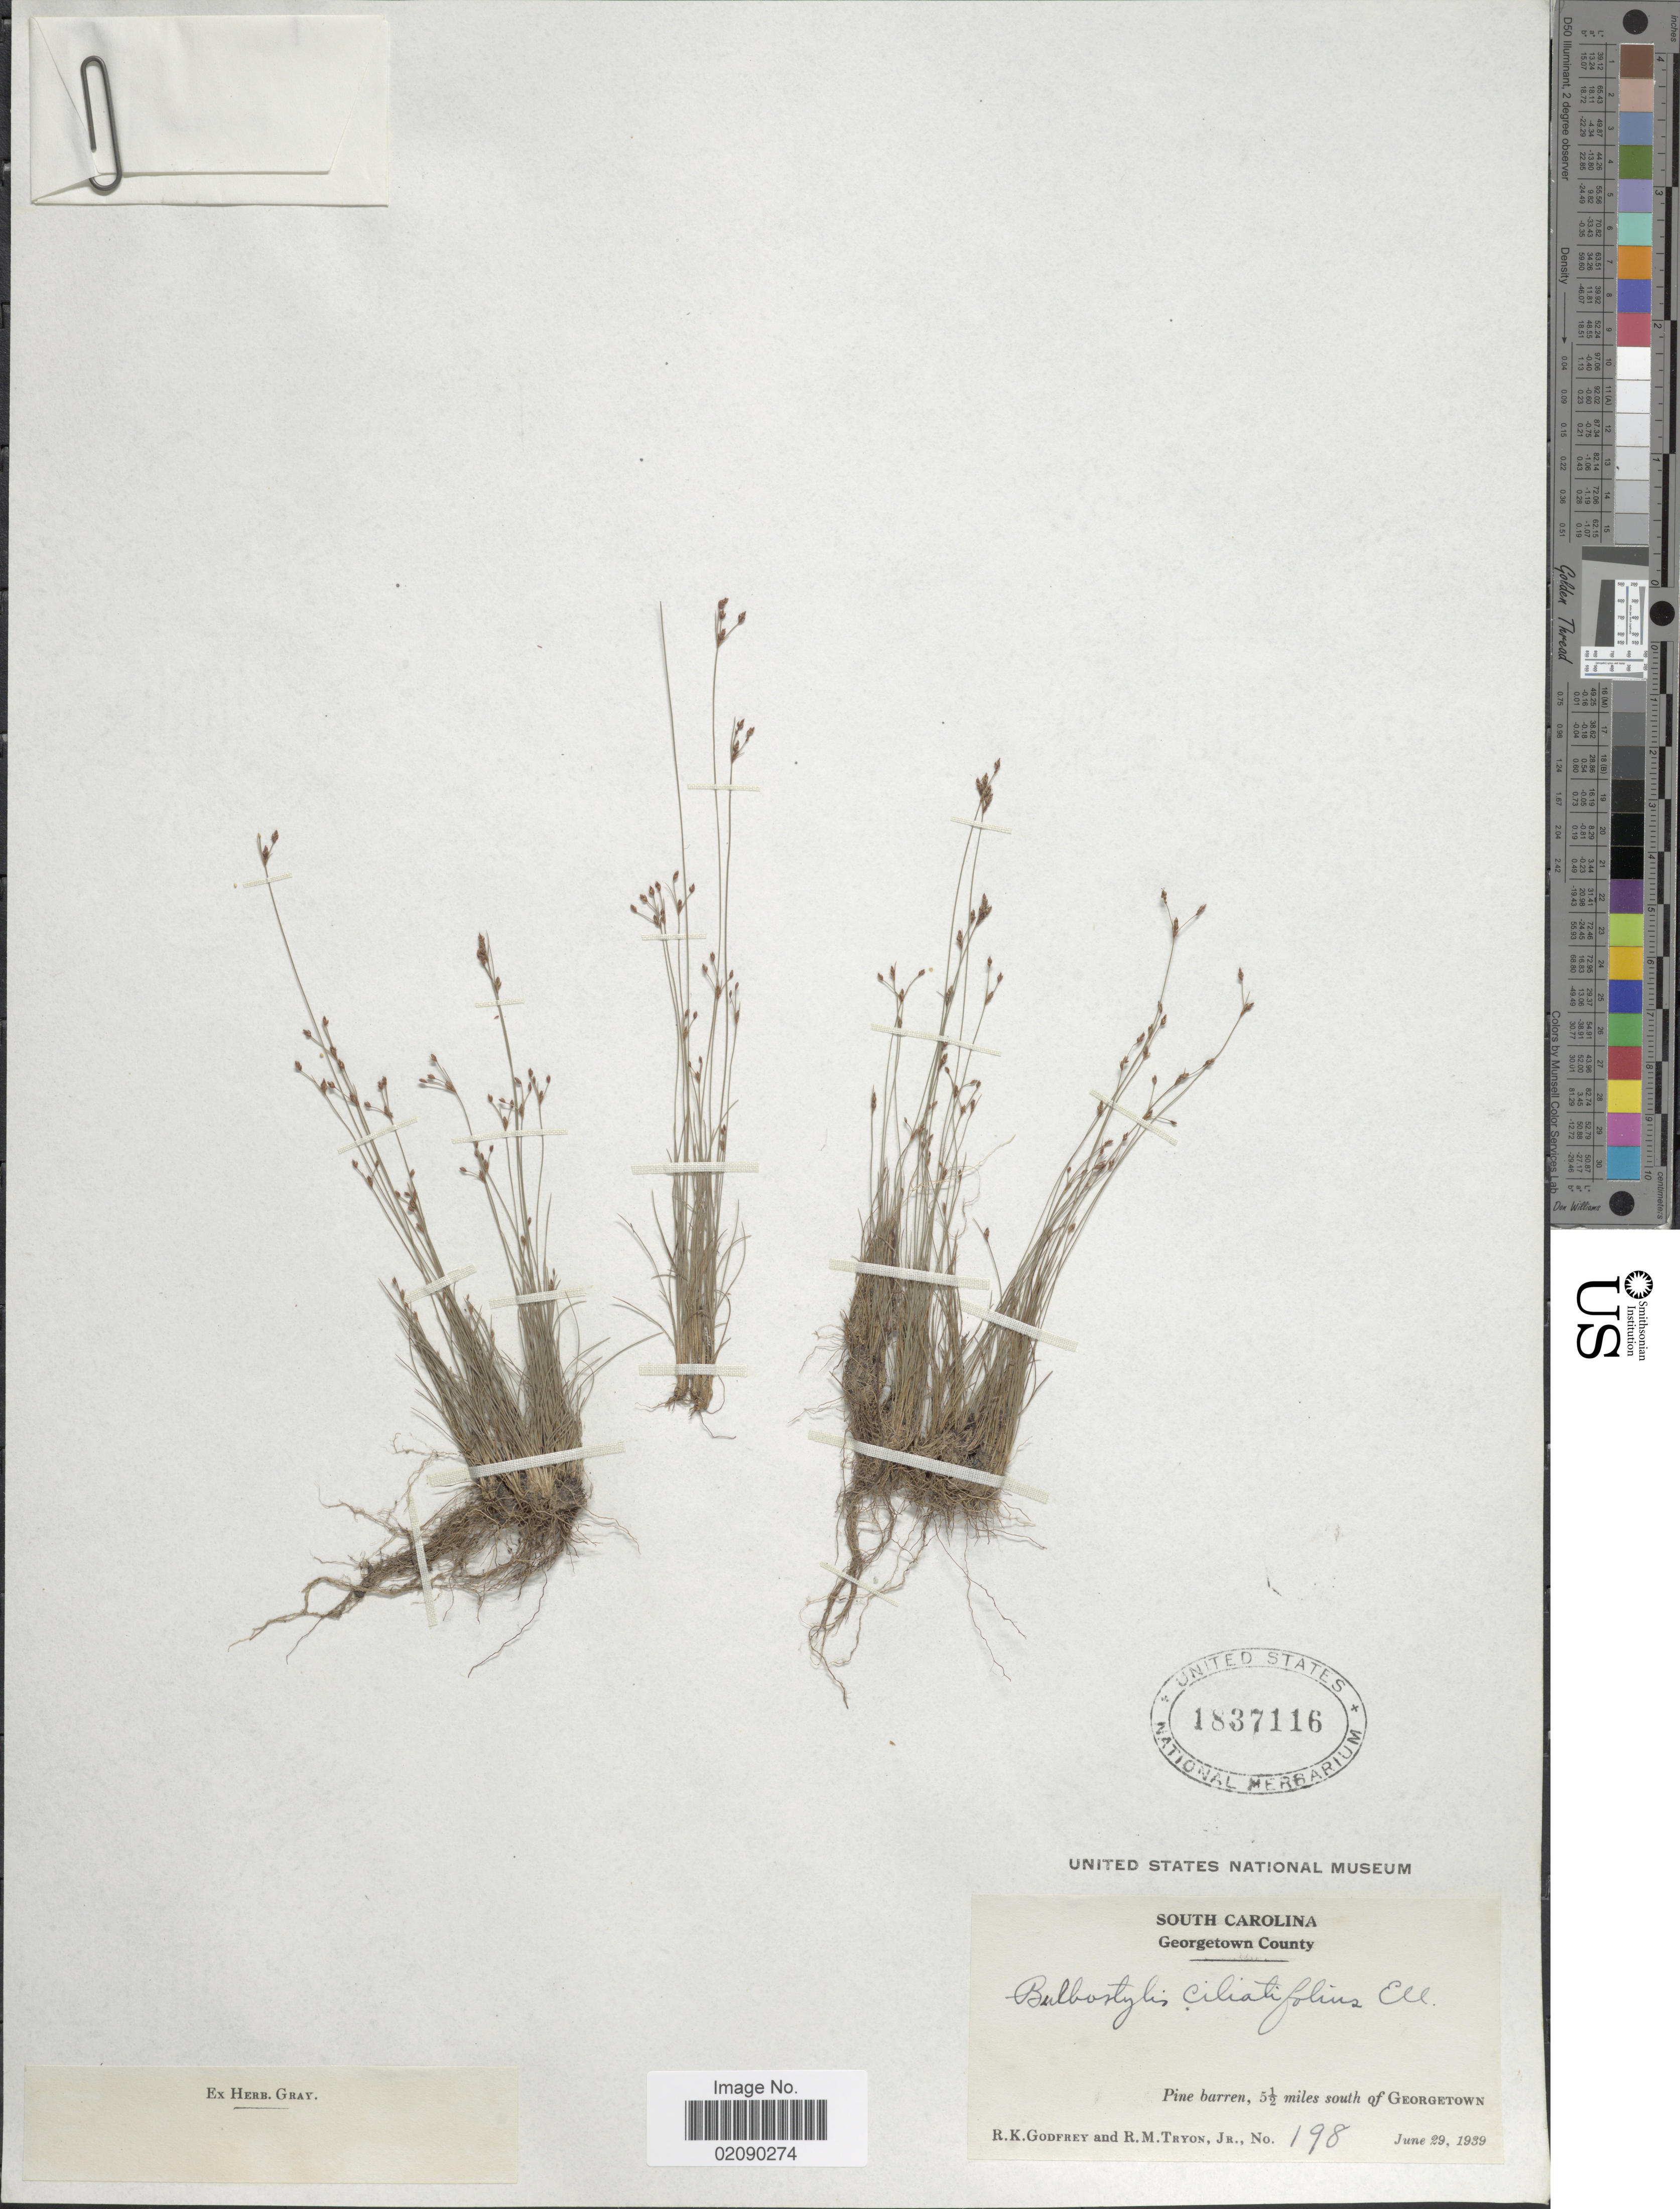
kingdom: Plantae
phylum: Tracheophyta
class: Liliopsida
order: Poales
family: Cyperaceae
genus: Bulbostylis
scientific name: Bulbostylis ciliatifolia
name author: (Elliott) Fernald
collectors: R. K. Godfrey & R. M. Tryon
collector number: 198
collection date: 1939-06-29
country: United States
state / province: South Carolina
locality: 5½ miles south of Georgetown. Georgetown County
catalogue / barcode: US 1837116